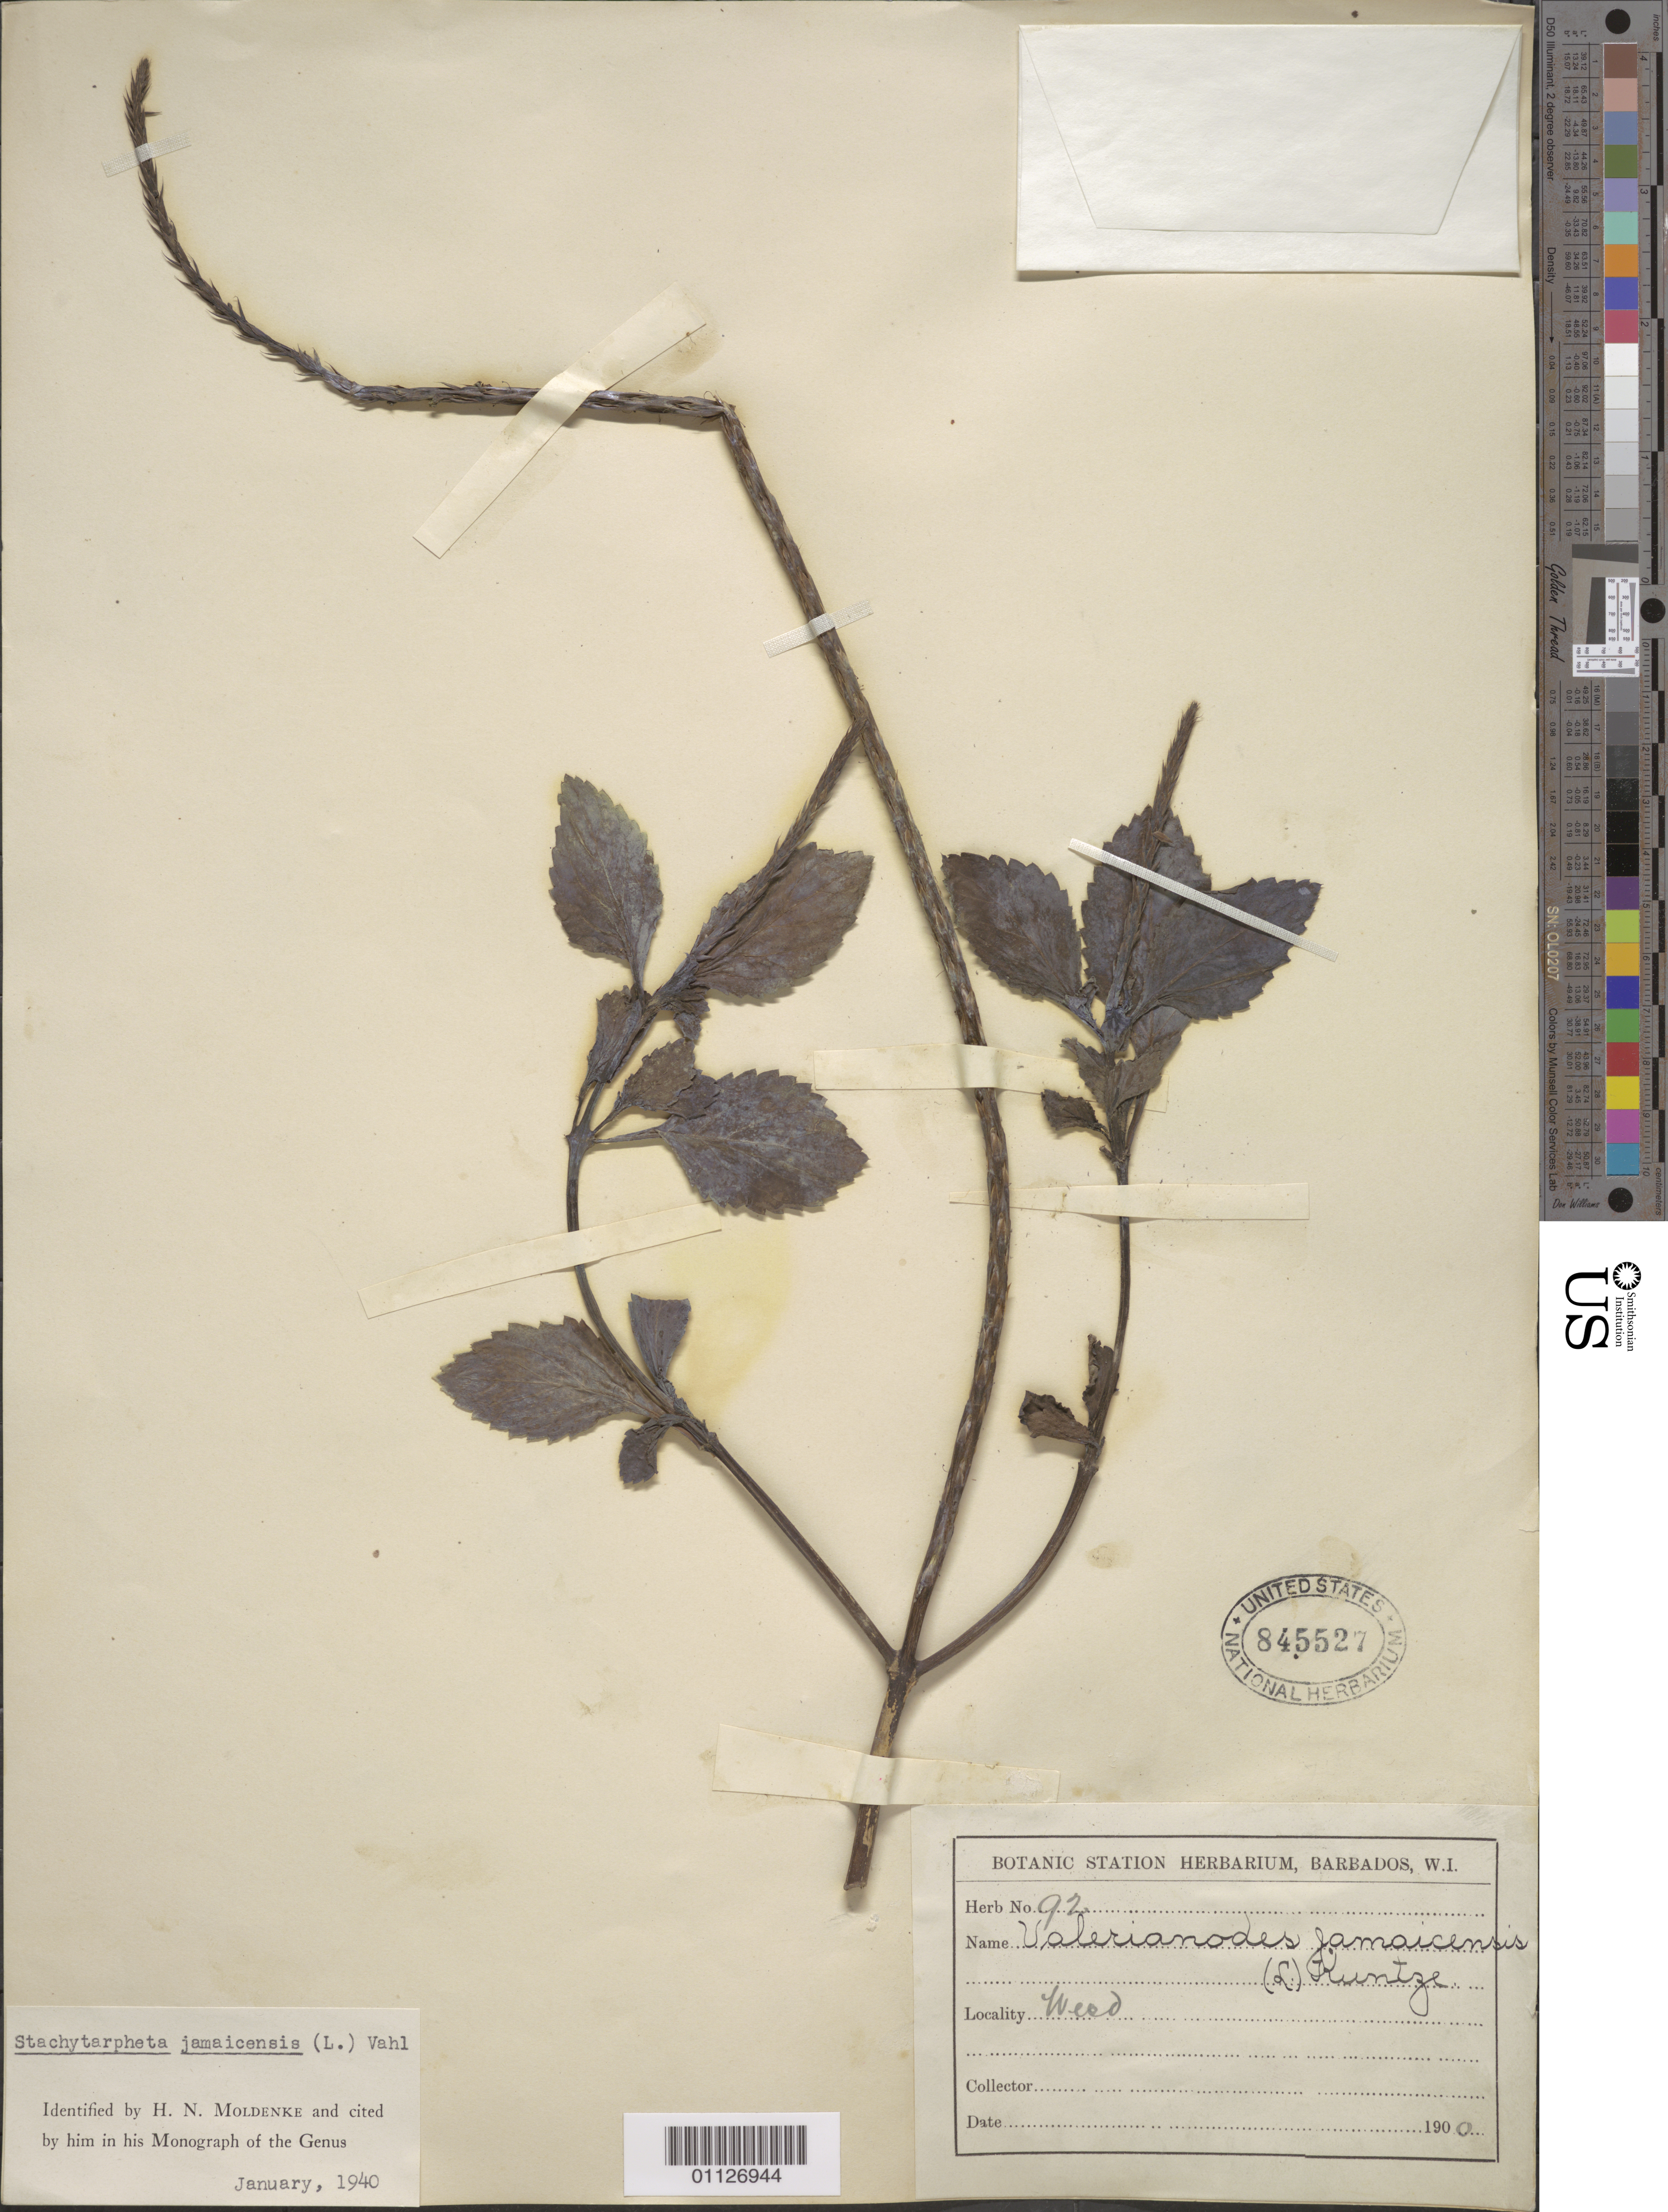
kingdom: Plantae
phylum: Tracheophyta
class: Magnoliopsida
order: Lamiales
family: Verbenaceae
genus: Stachytarpheta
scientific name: Stachytarpheta jamaicensis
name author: (L.) Vahl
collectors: ex herb. Bot. Sta. Barbados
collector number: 92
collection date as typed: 01 Jan 1900 to 31 Dec 1900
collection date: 1900-01-01/1900-12-31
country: Barbados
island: Barbados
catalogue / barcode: US 845527